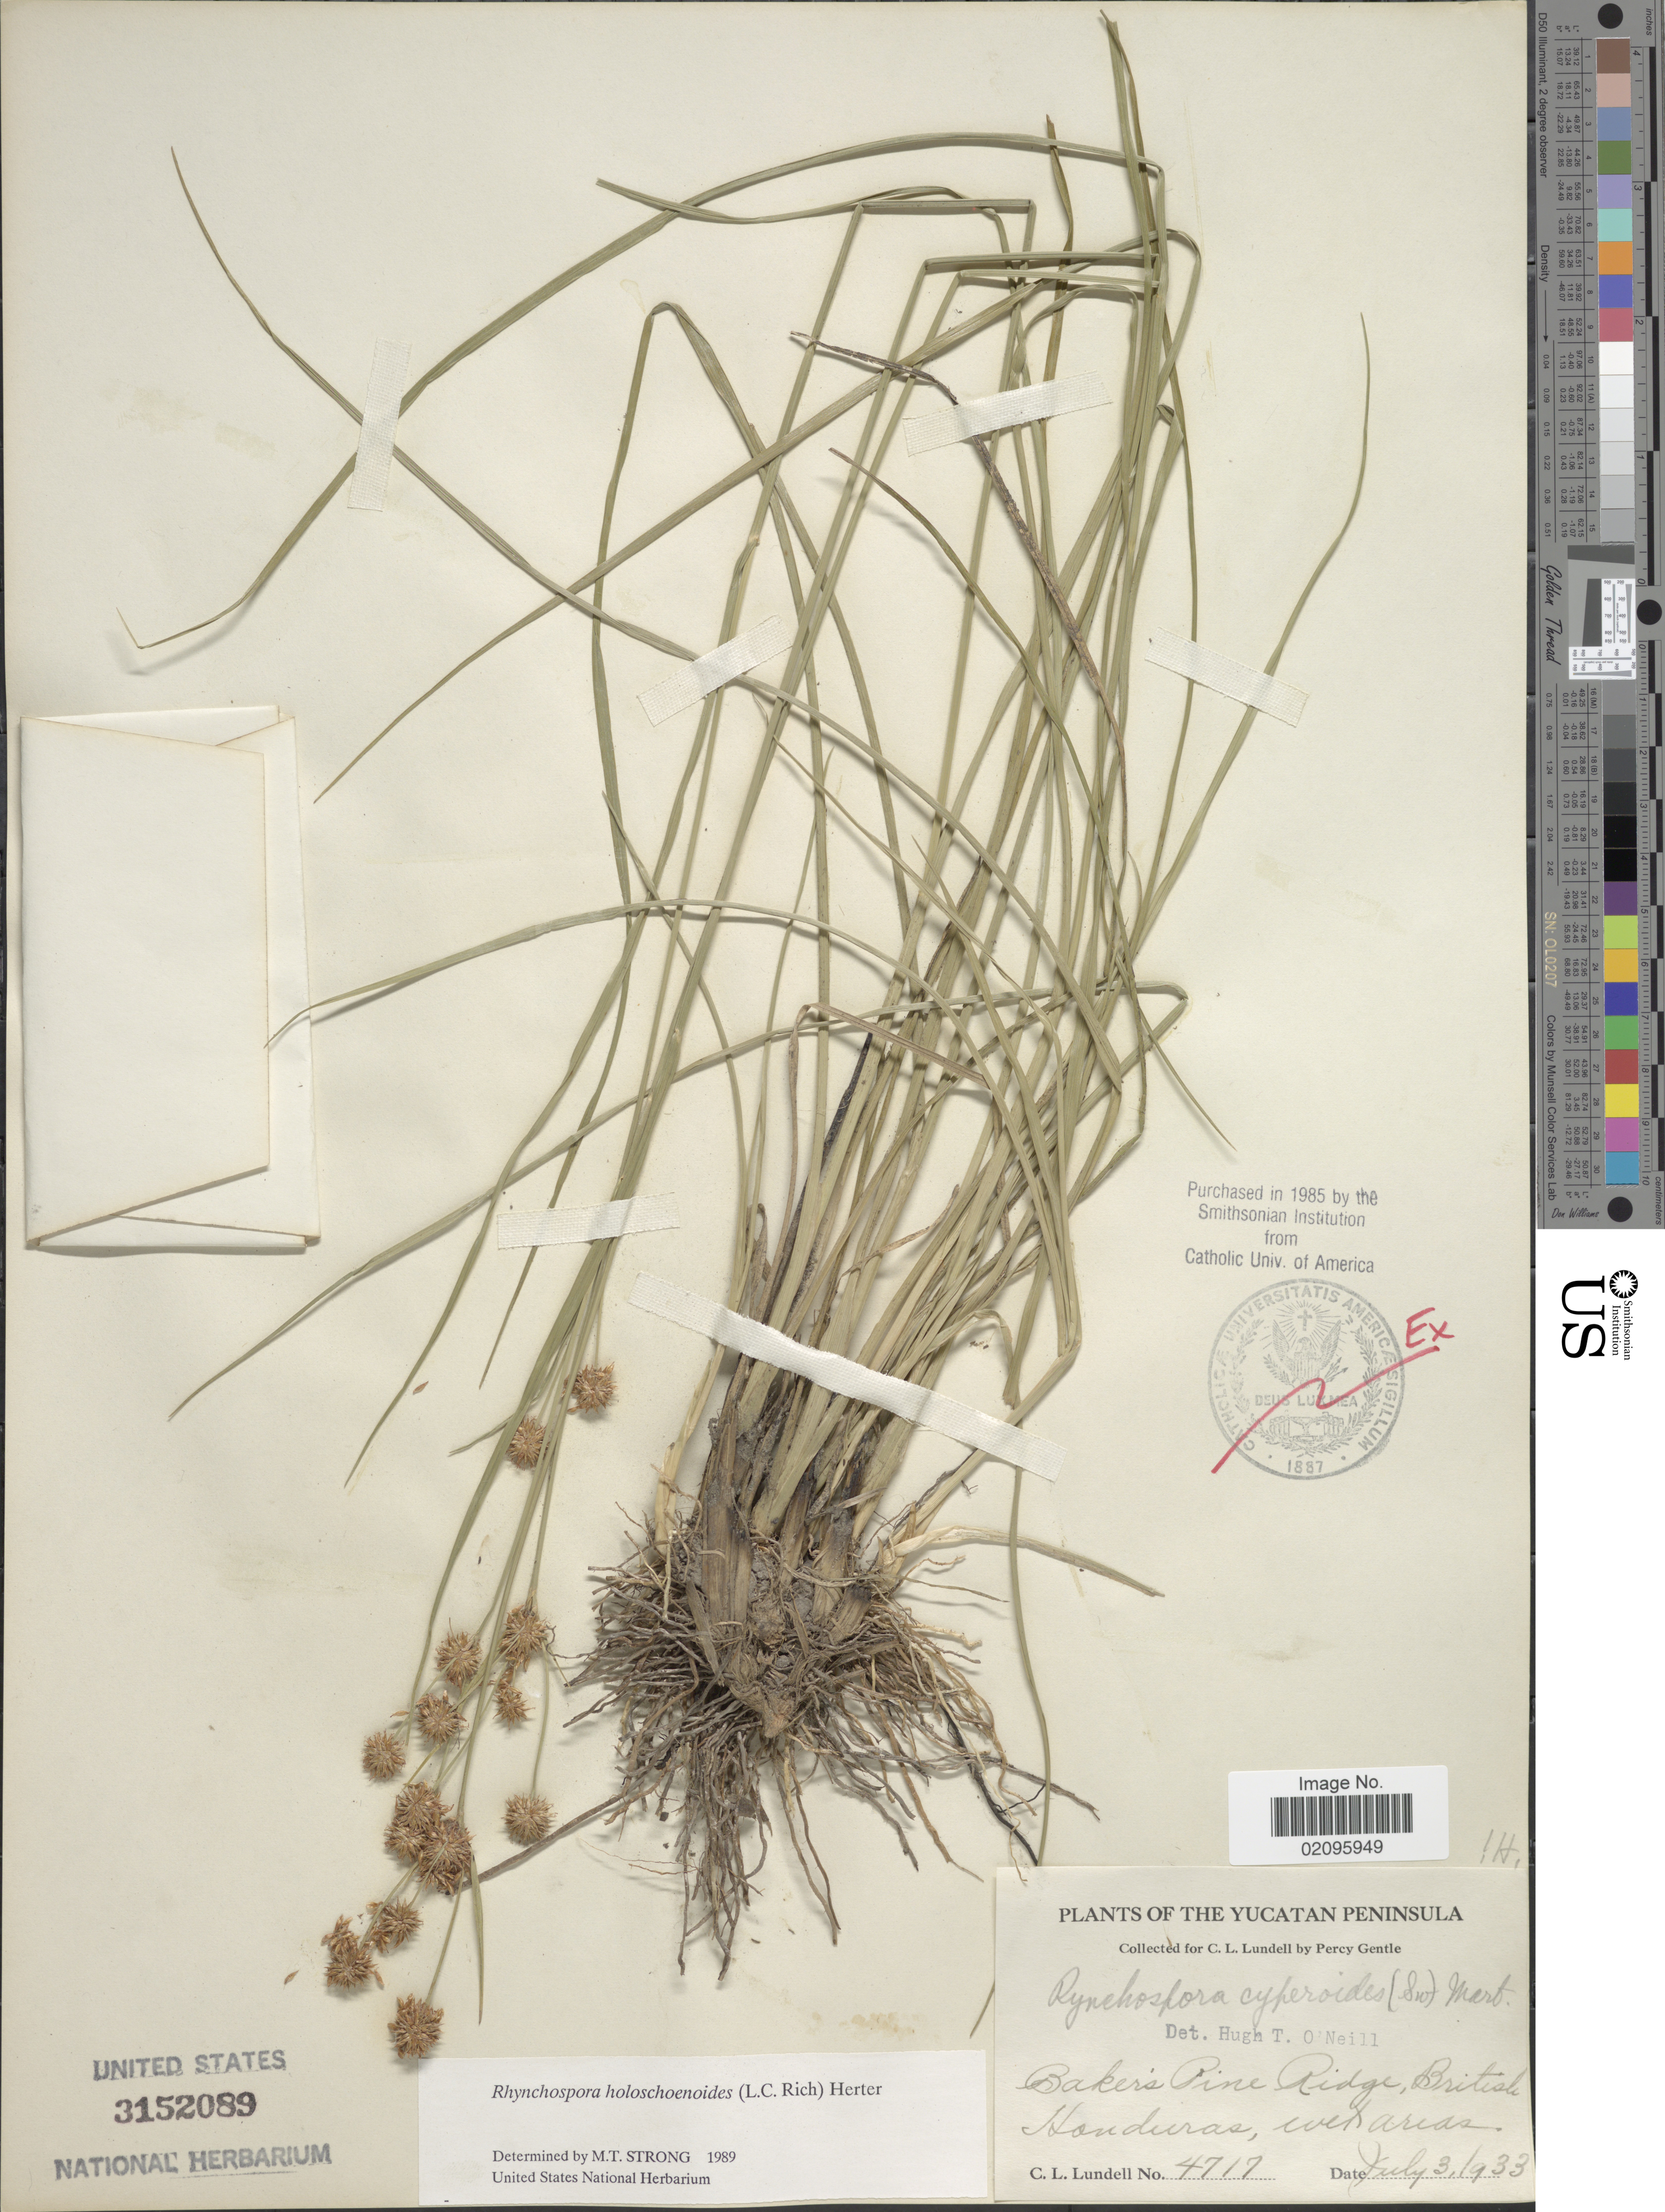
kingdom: Plantae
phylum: Tracheophyta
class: Liliopsida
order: Poales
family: Cyperaceae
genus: Rhynchospora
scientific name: Rhynchospora holoschoenoides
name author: (Rich.) Herter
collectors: P. H. Gentle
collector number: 4717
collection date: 1933-07-03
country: Belize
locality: British Honduras, The Yucatan Peninsula, Baker's Pine Ridge.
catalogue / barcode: US 3152089